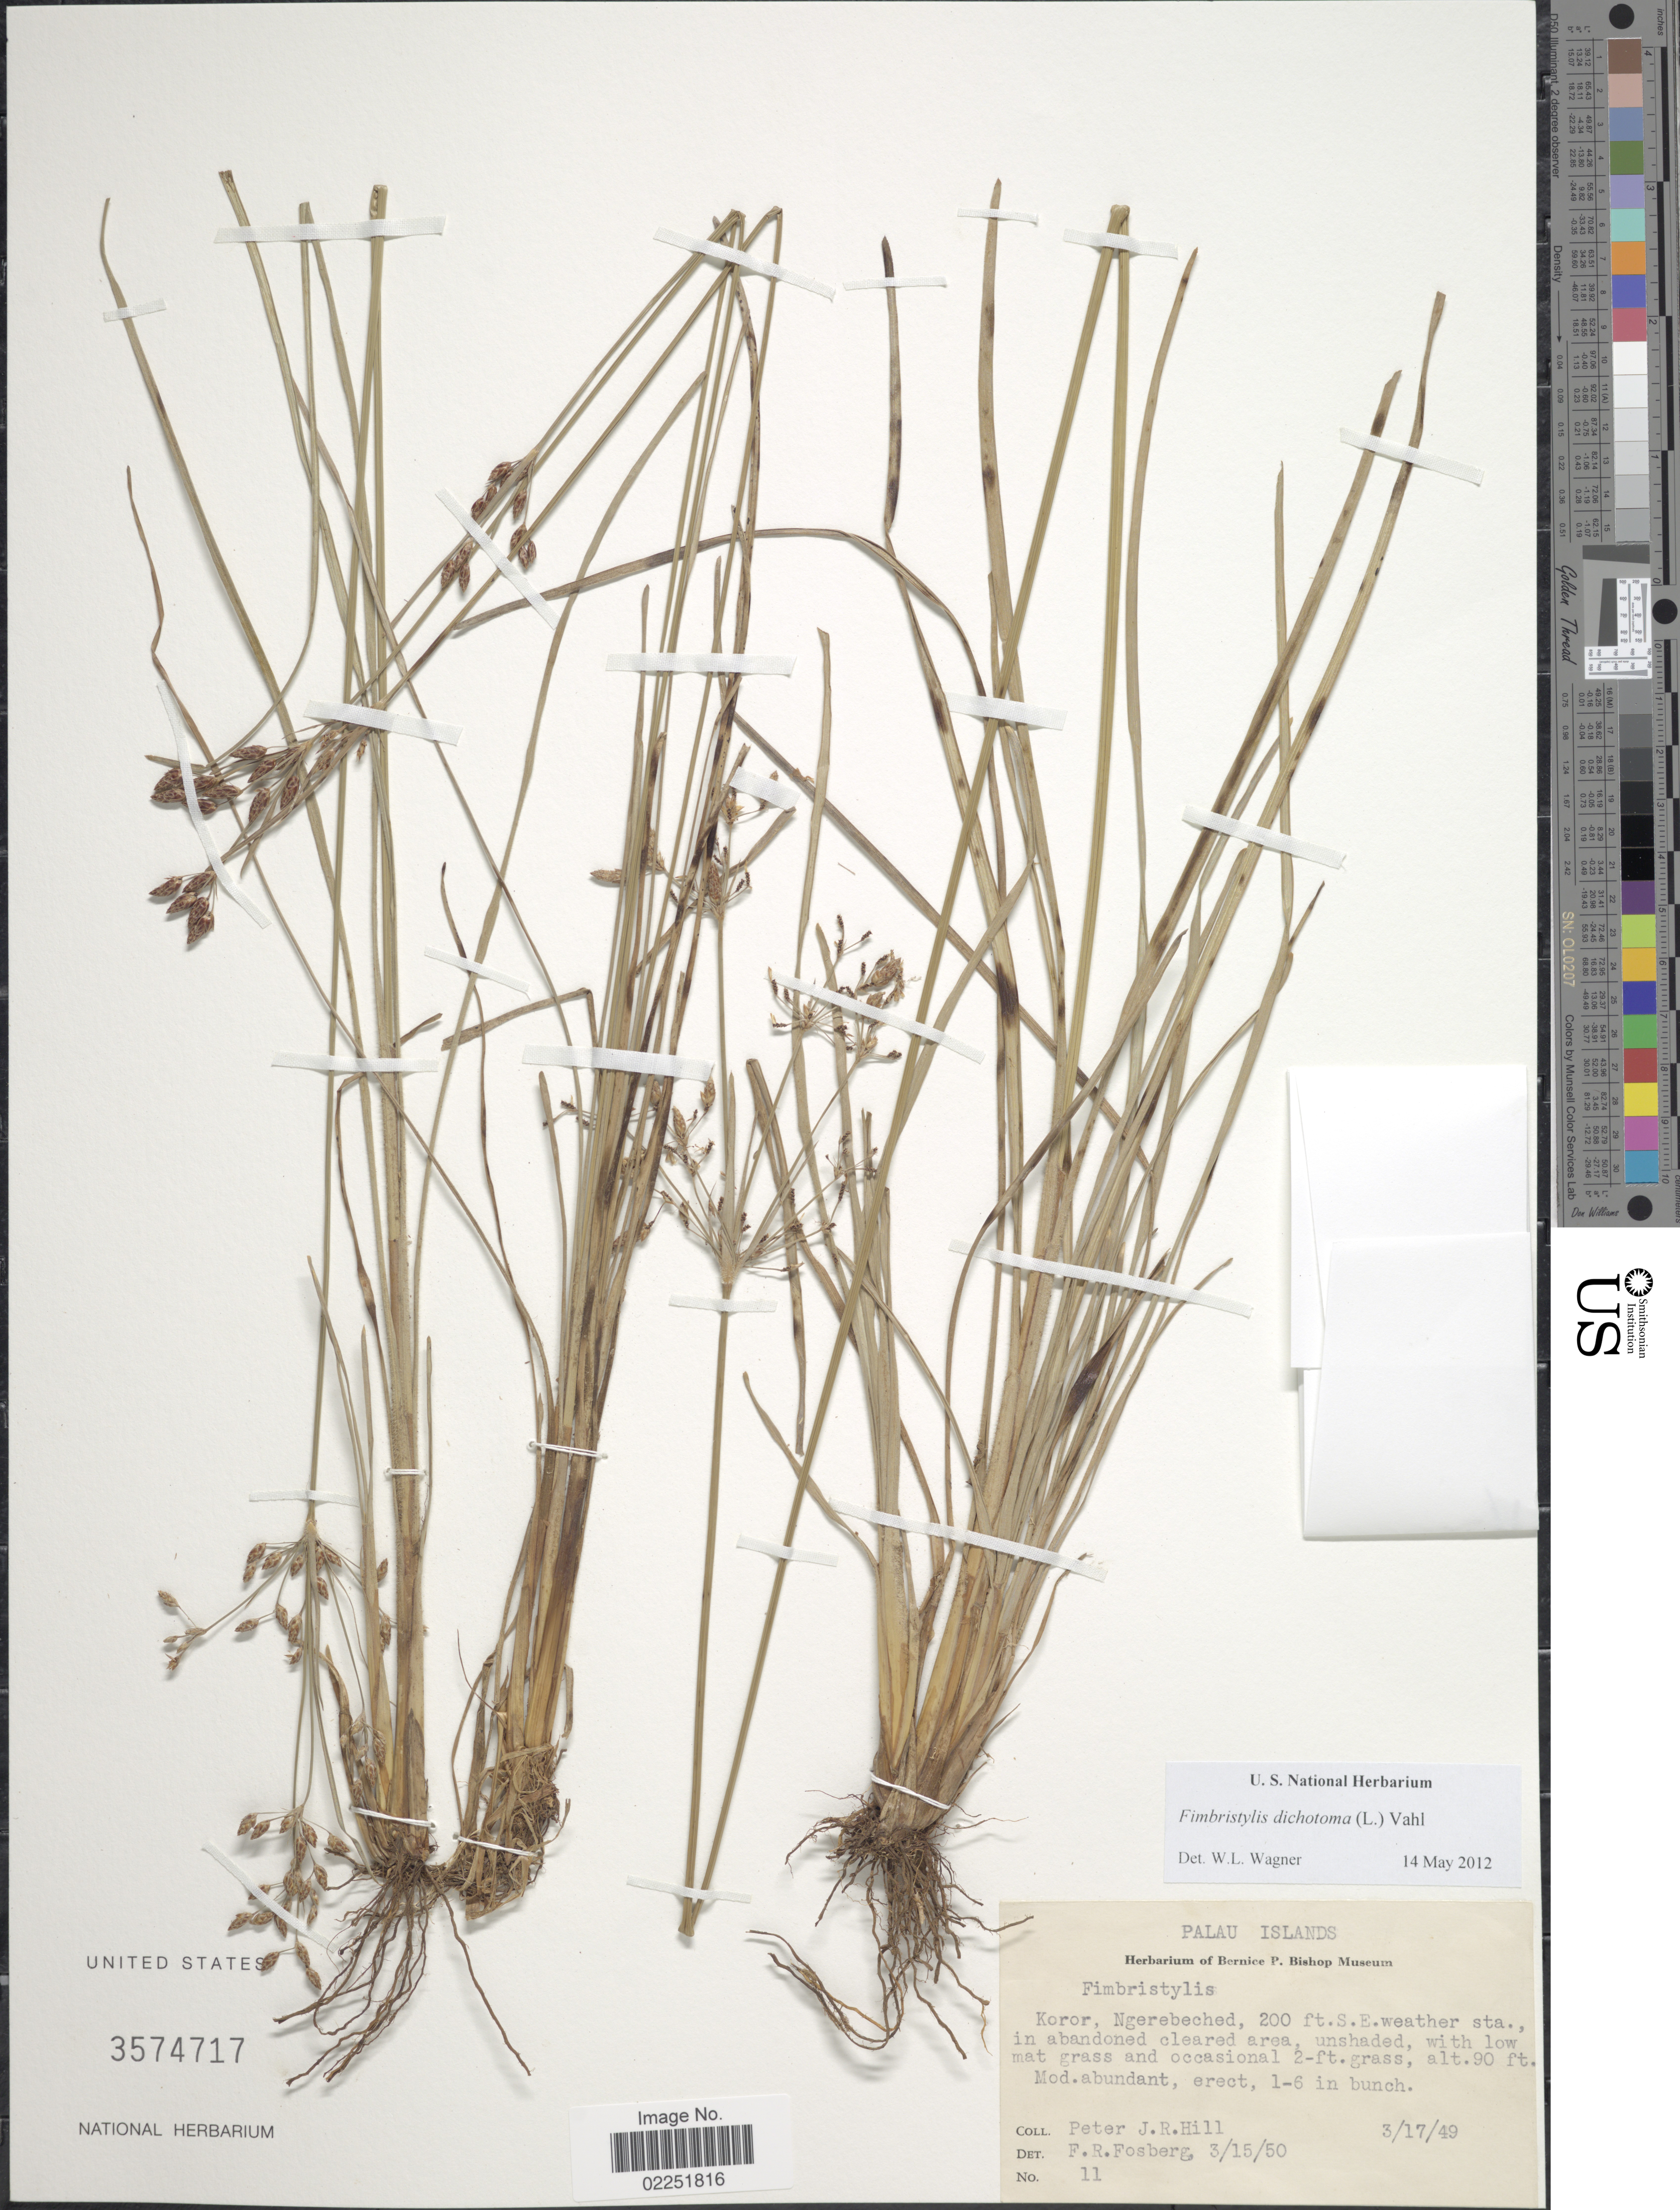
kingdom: Plantae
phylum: Tracheophyta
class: Liliopsida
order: Poales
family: Cyperaceae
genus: Fimbristylis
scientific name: Fimbristylis dichotoma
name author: (L.) Vahl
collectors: P. J. R. Hill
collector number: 11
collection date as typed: Transcribed d/m/y: 17/3/49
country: Palau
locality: Palau Islands. Koror, Ngerebeched, 200 ft S. E. weather sta., in abandoned cleared area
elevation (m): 27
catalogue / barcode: US 3574717